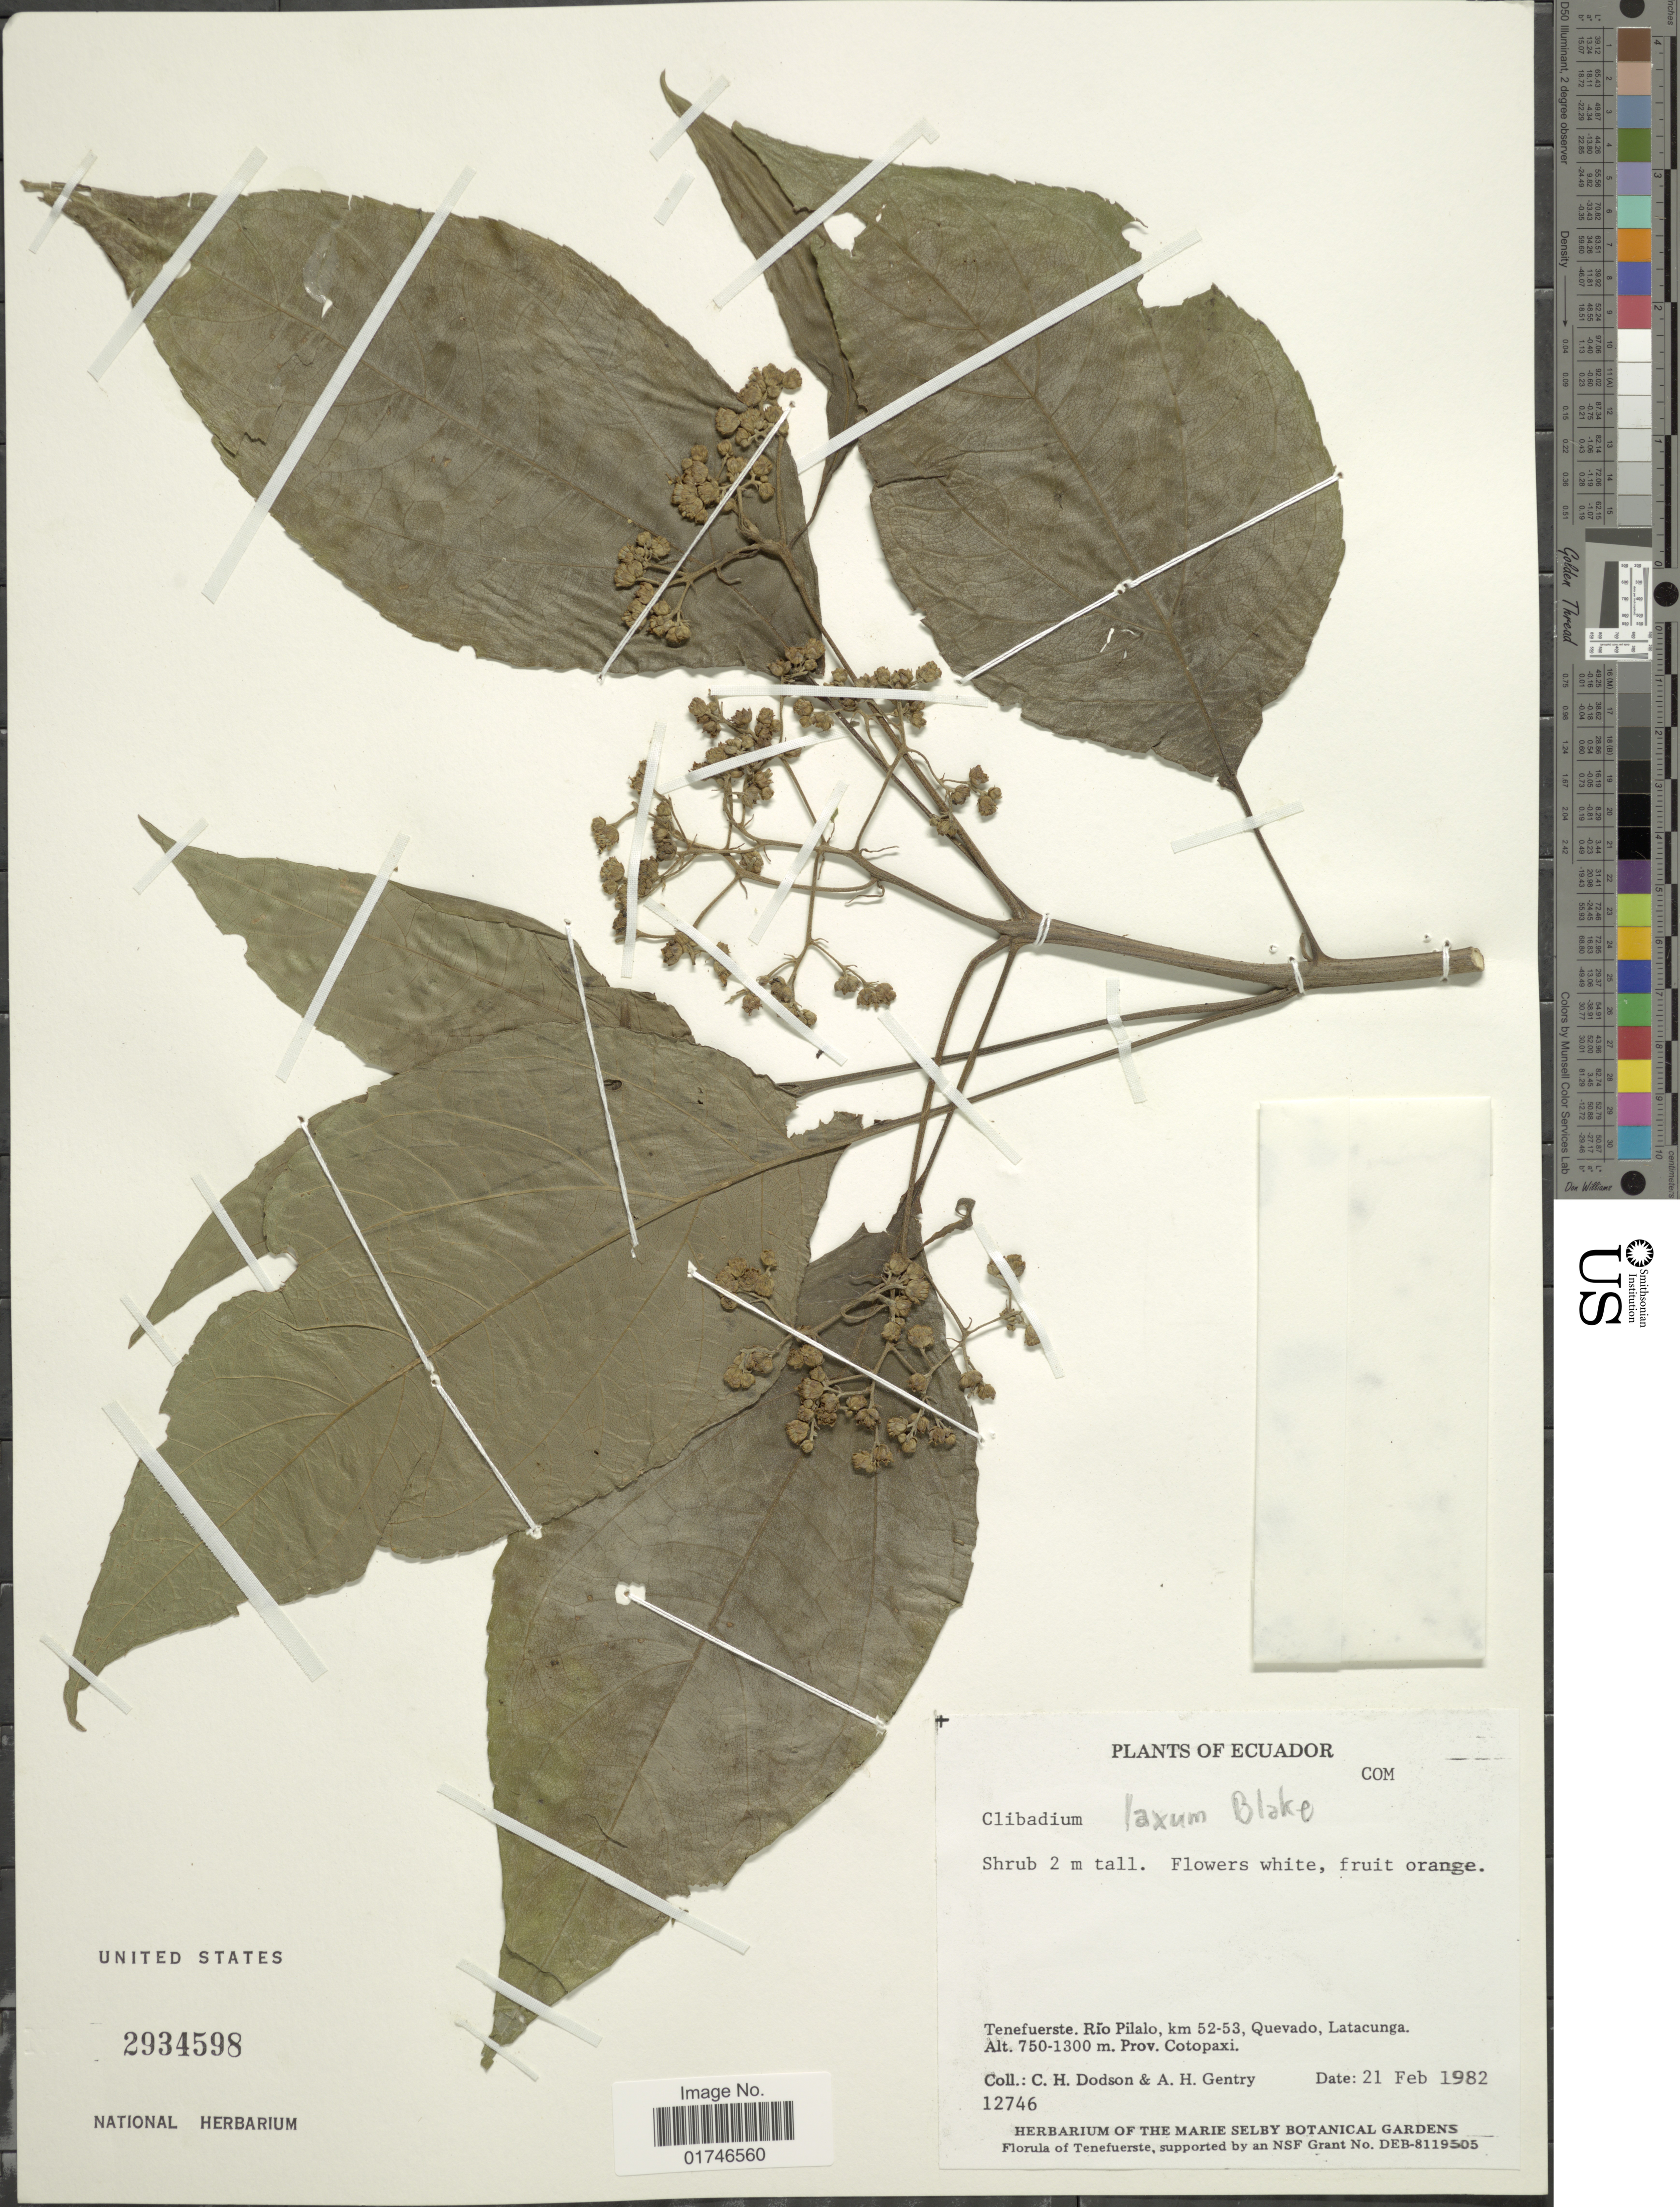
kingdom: Plantae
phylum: Tracheophyta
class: Magnoliopsida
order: Asterales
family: Asteraceae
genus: Clibadium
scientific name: Clibadium laxum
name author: S.F. Blake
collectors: C. H. Dodson & A. H. Gentry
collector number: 12746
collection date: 1982-02-21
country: Ecuador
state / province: Cotopaxi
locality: Tenefuerste. Rio Pilalo, km 52-53, Quevado, Latacunga.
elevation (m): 750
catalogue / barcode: US 2934598